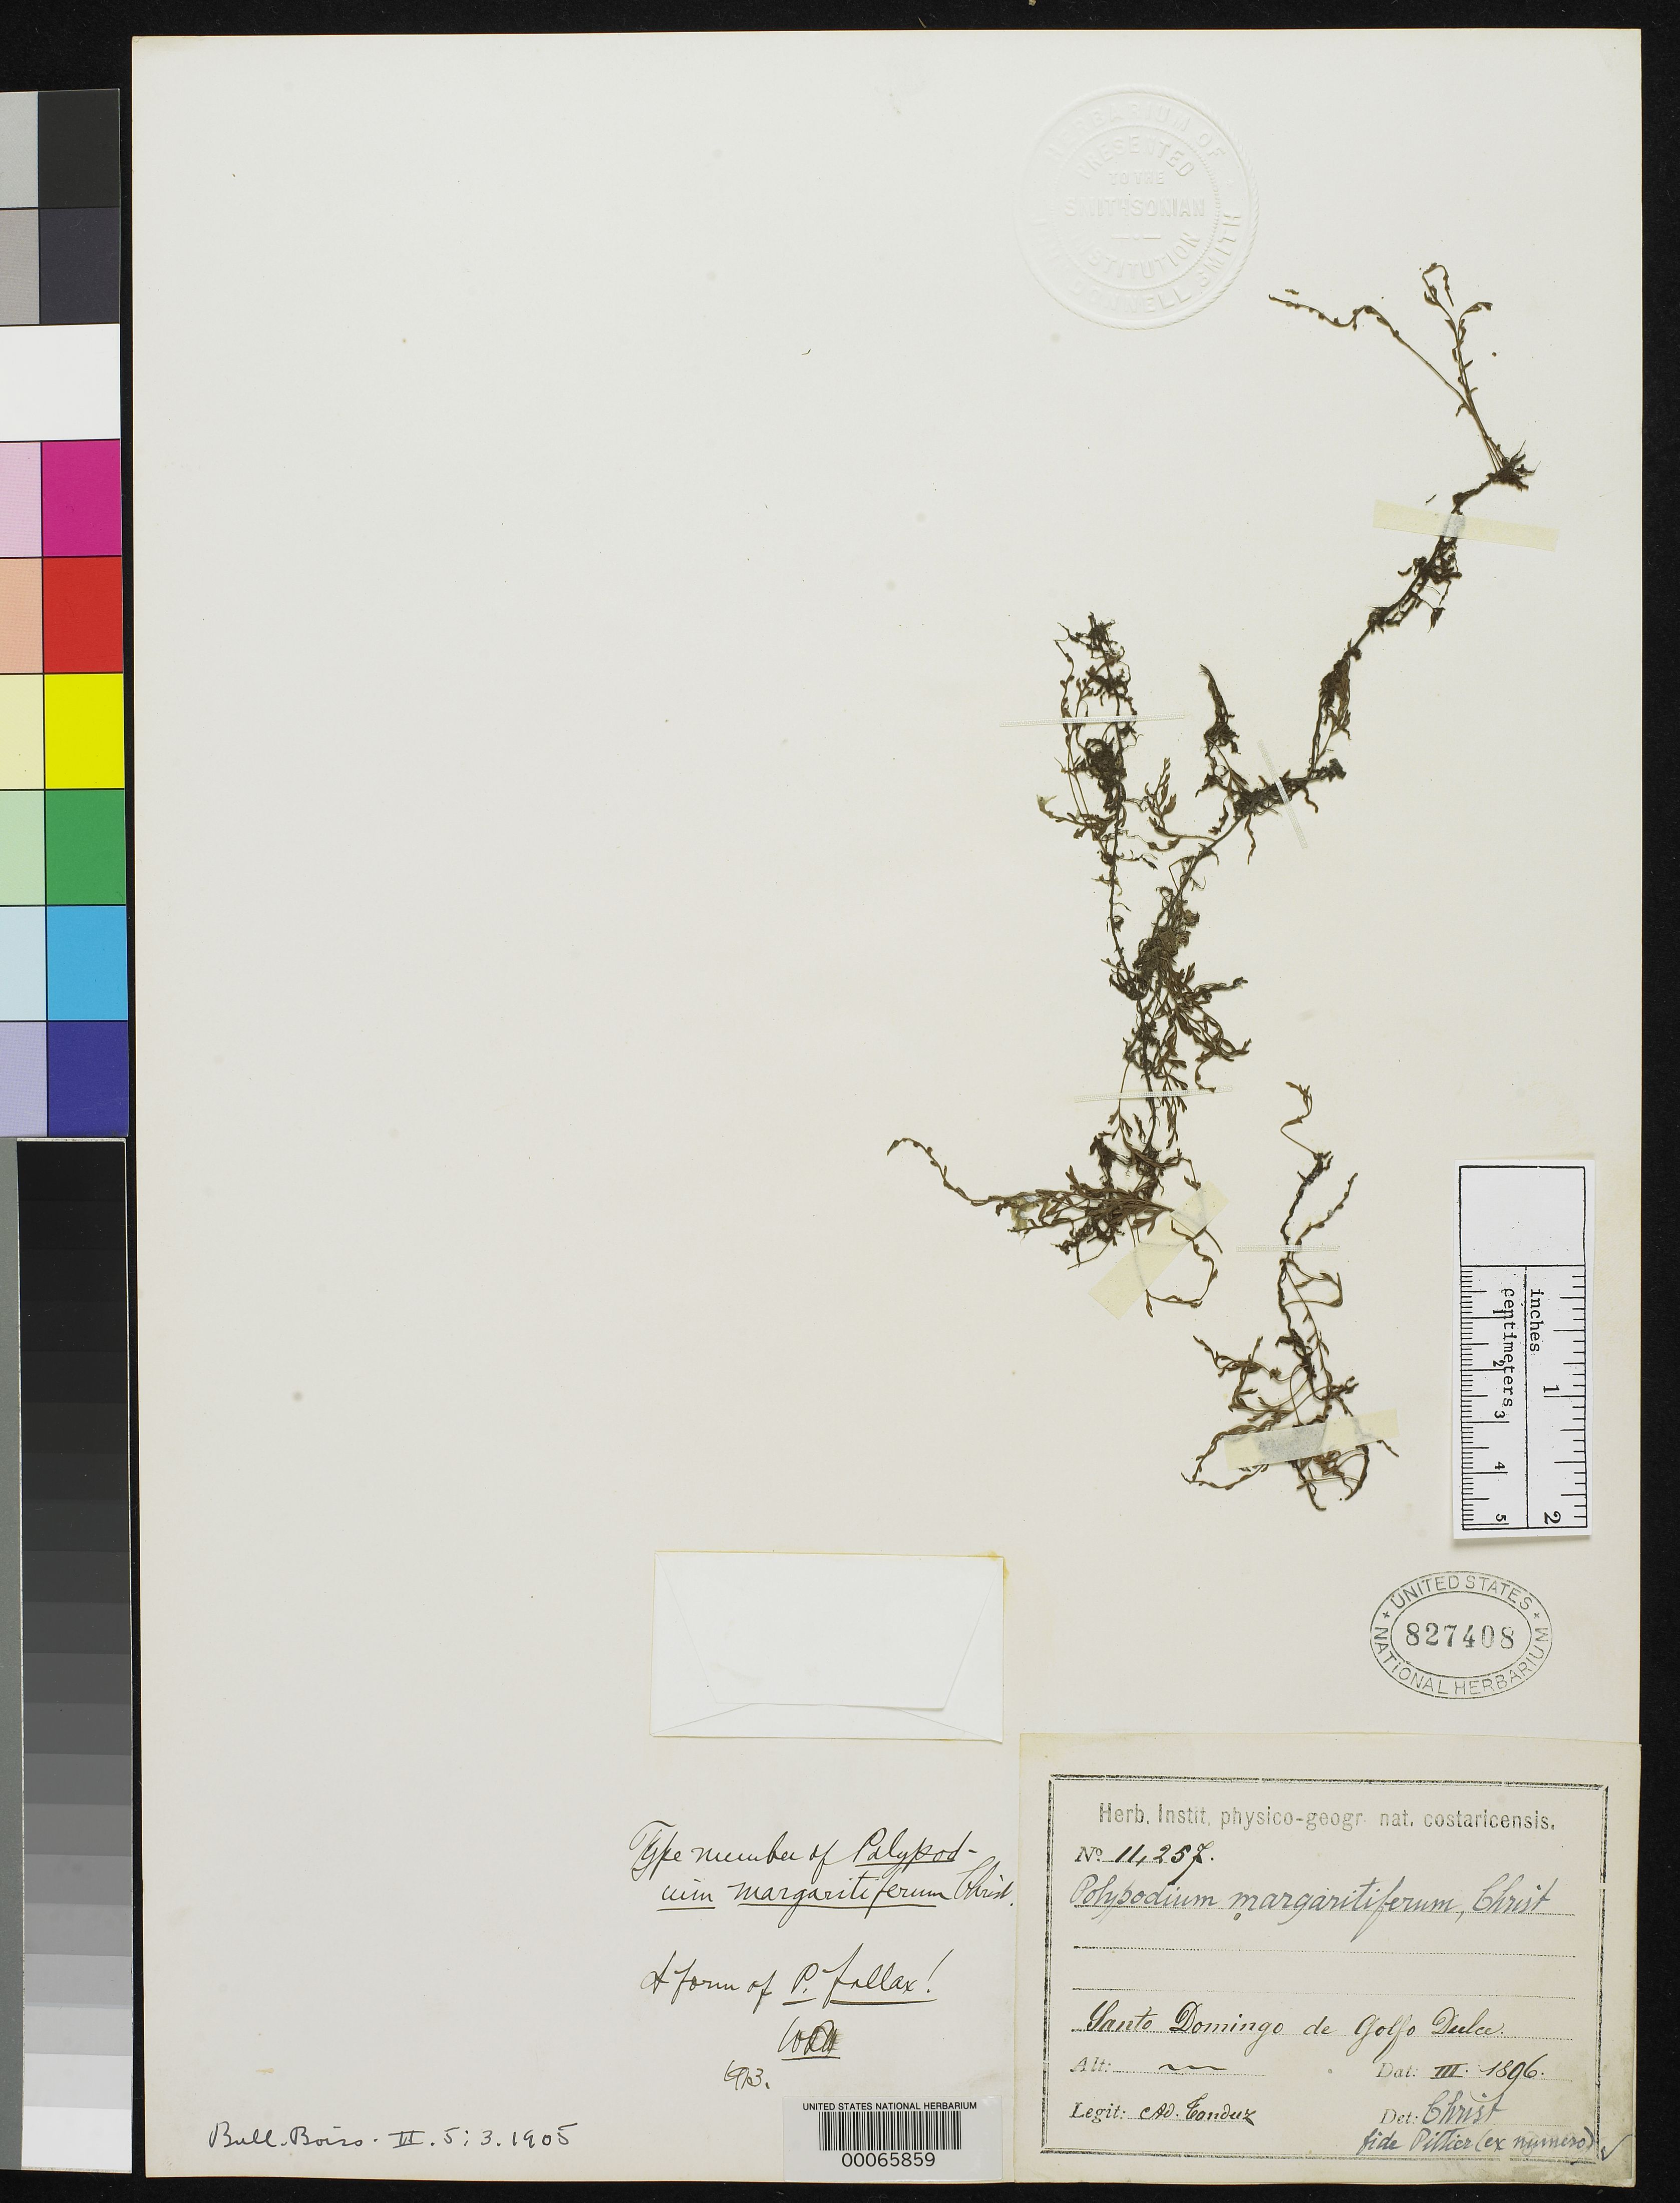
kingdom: Plantae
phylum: Tracheophyta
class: Polypodiopsida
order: Polypodiales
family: Polypodiaceae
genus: Polypodium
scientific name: Polypodium margaritiferum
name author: Christ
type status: Type Collection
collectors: A. Tonduz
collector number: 11257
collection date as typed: Mar 1906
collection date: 1906-03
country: Costa Rica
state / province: Puntarenas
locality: Santo Domingo de Golfo Dulce.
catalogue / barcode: US 827408